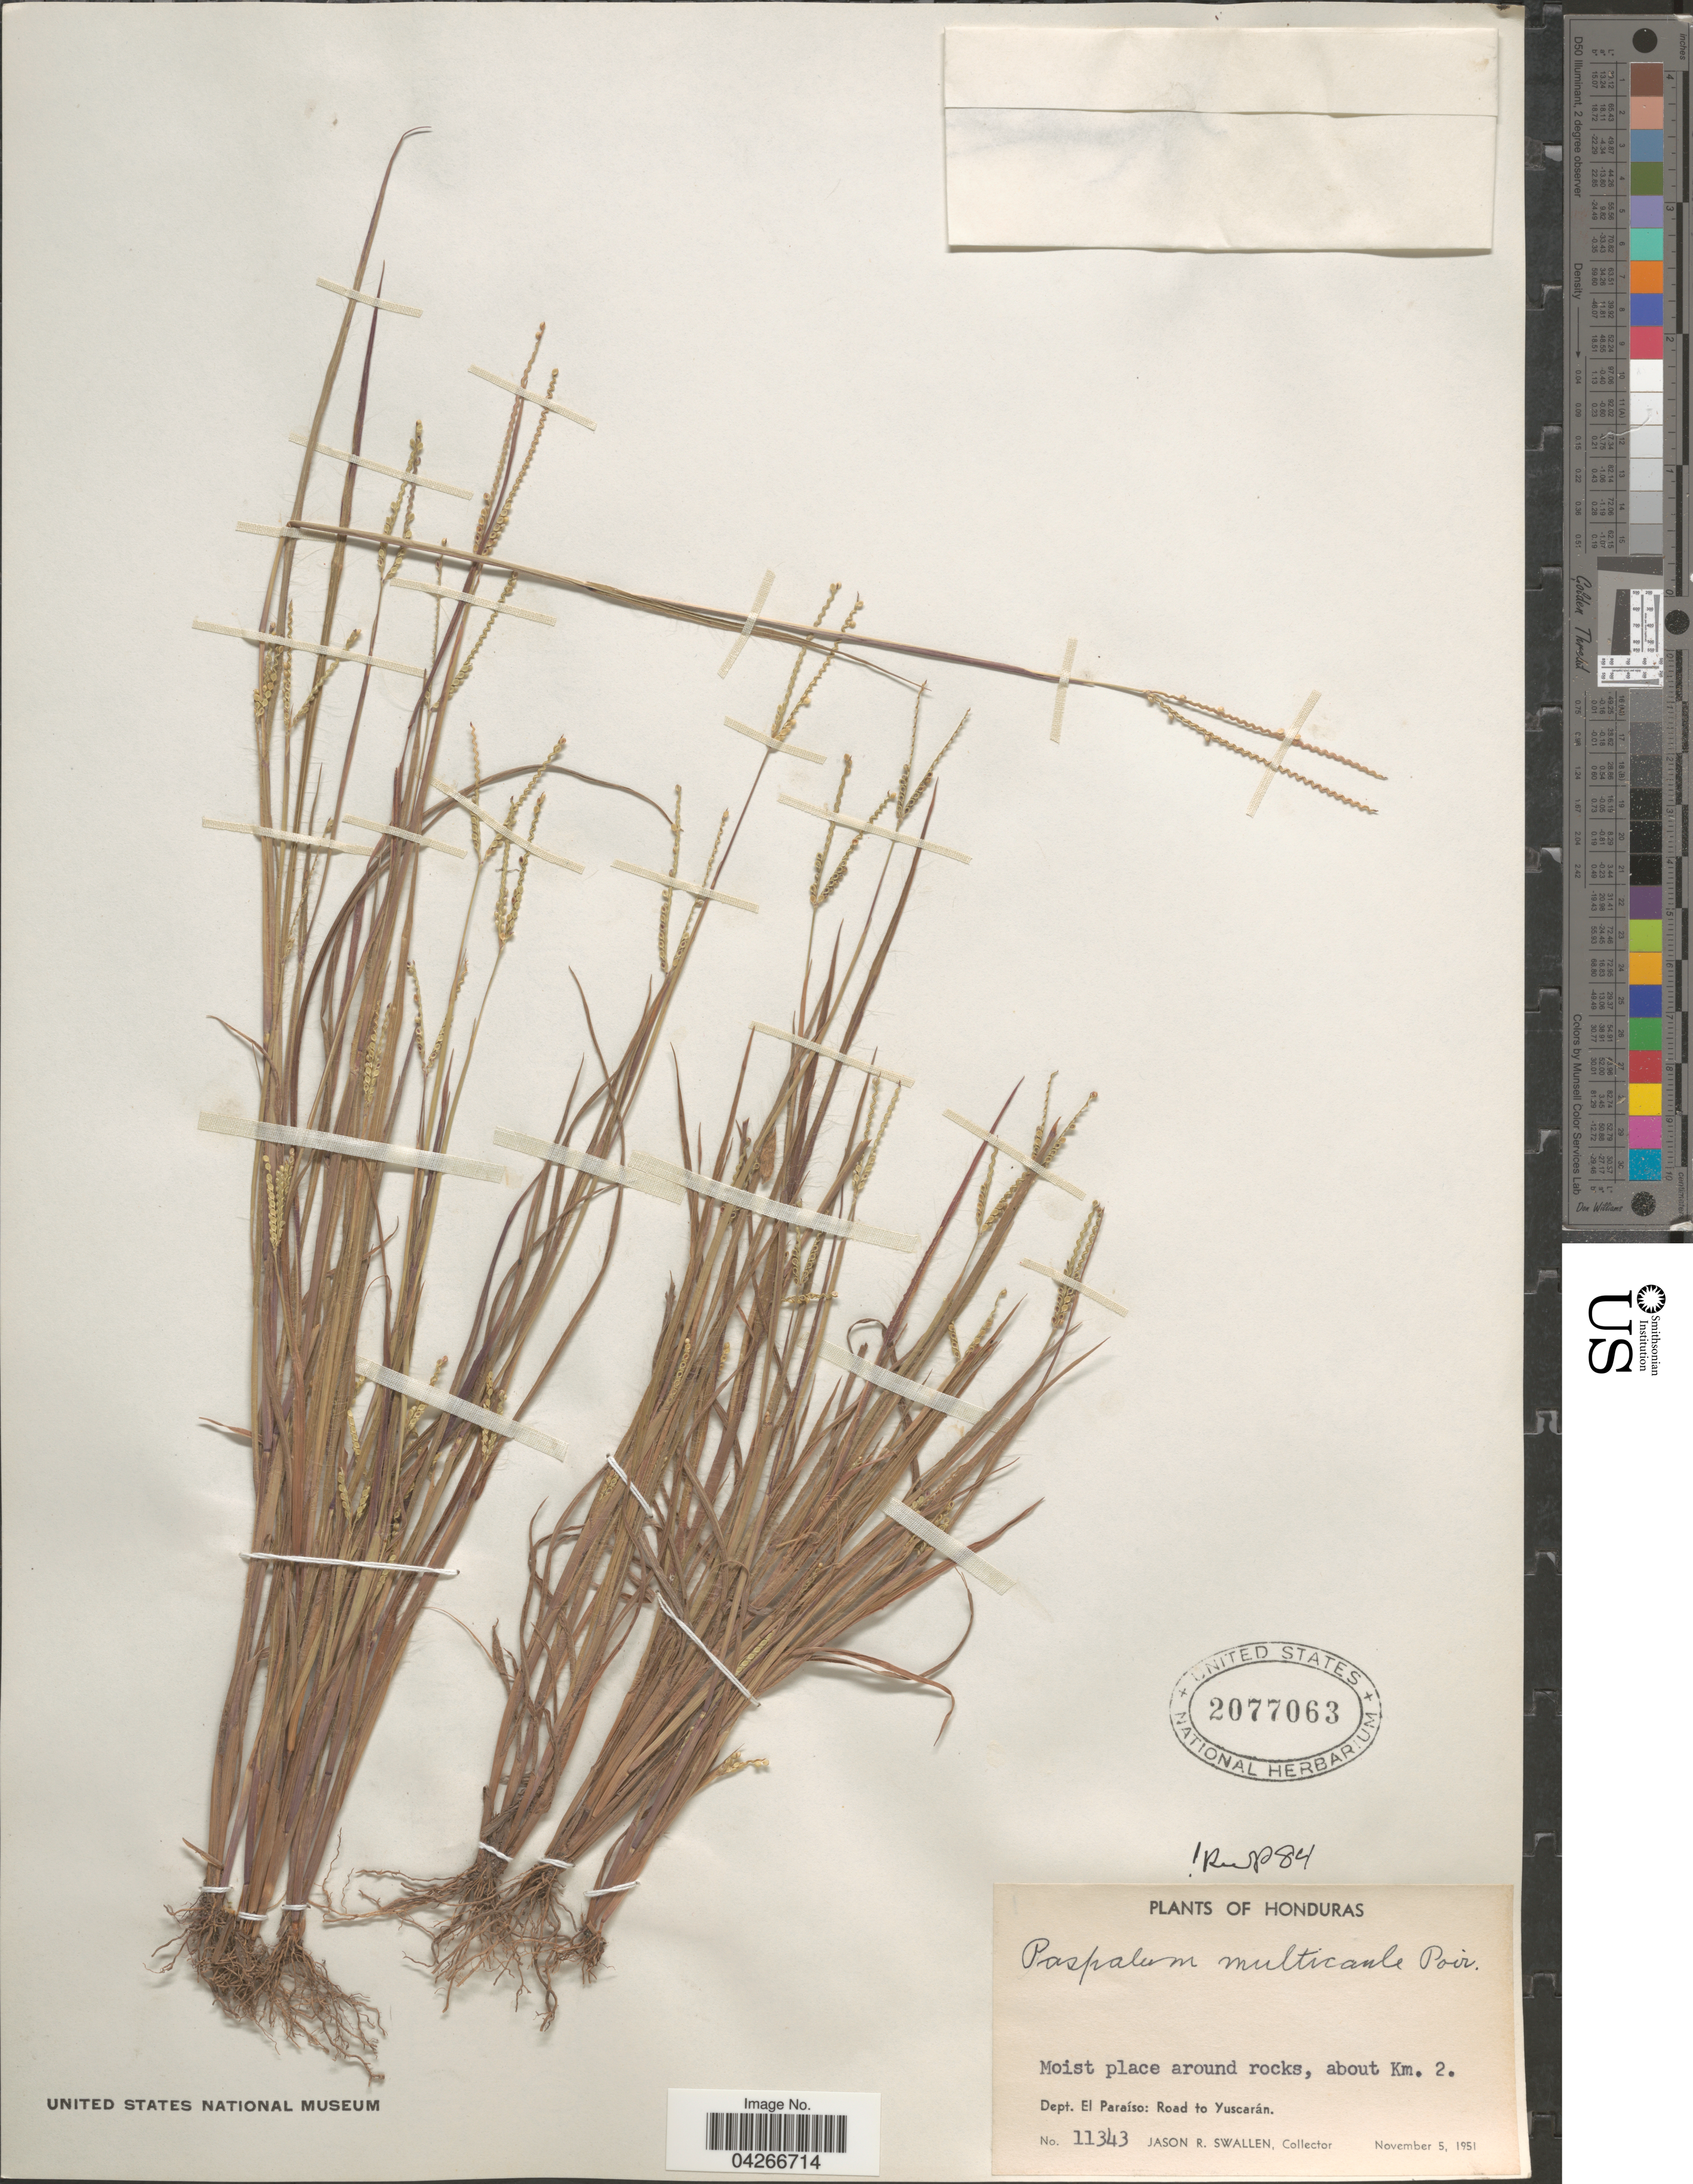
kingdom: Plantae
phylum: Tracheophyta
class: Liliopsida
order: Poales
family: Poaceae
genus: Paspalum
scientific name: Paspalum multicaule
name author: Poir. in Lam.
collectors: J. R. Swallen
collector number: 11343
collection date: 1951-11-05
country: Honduras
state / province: El Paraiso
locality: About Km. 2. Dept. El Paraíso: Road to Yuscarán.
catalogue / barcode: US 2077063